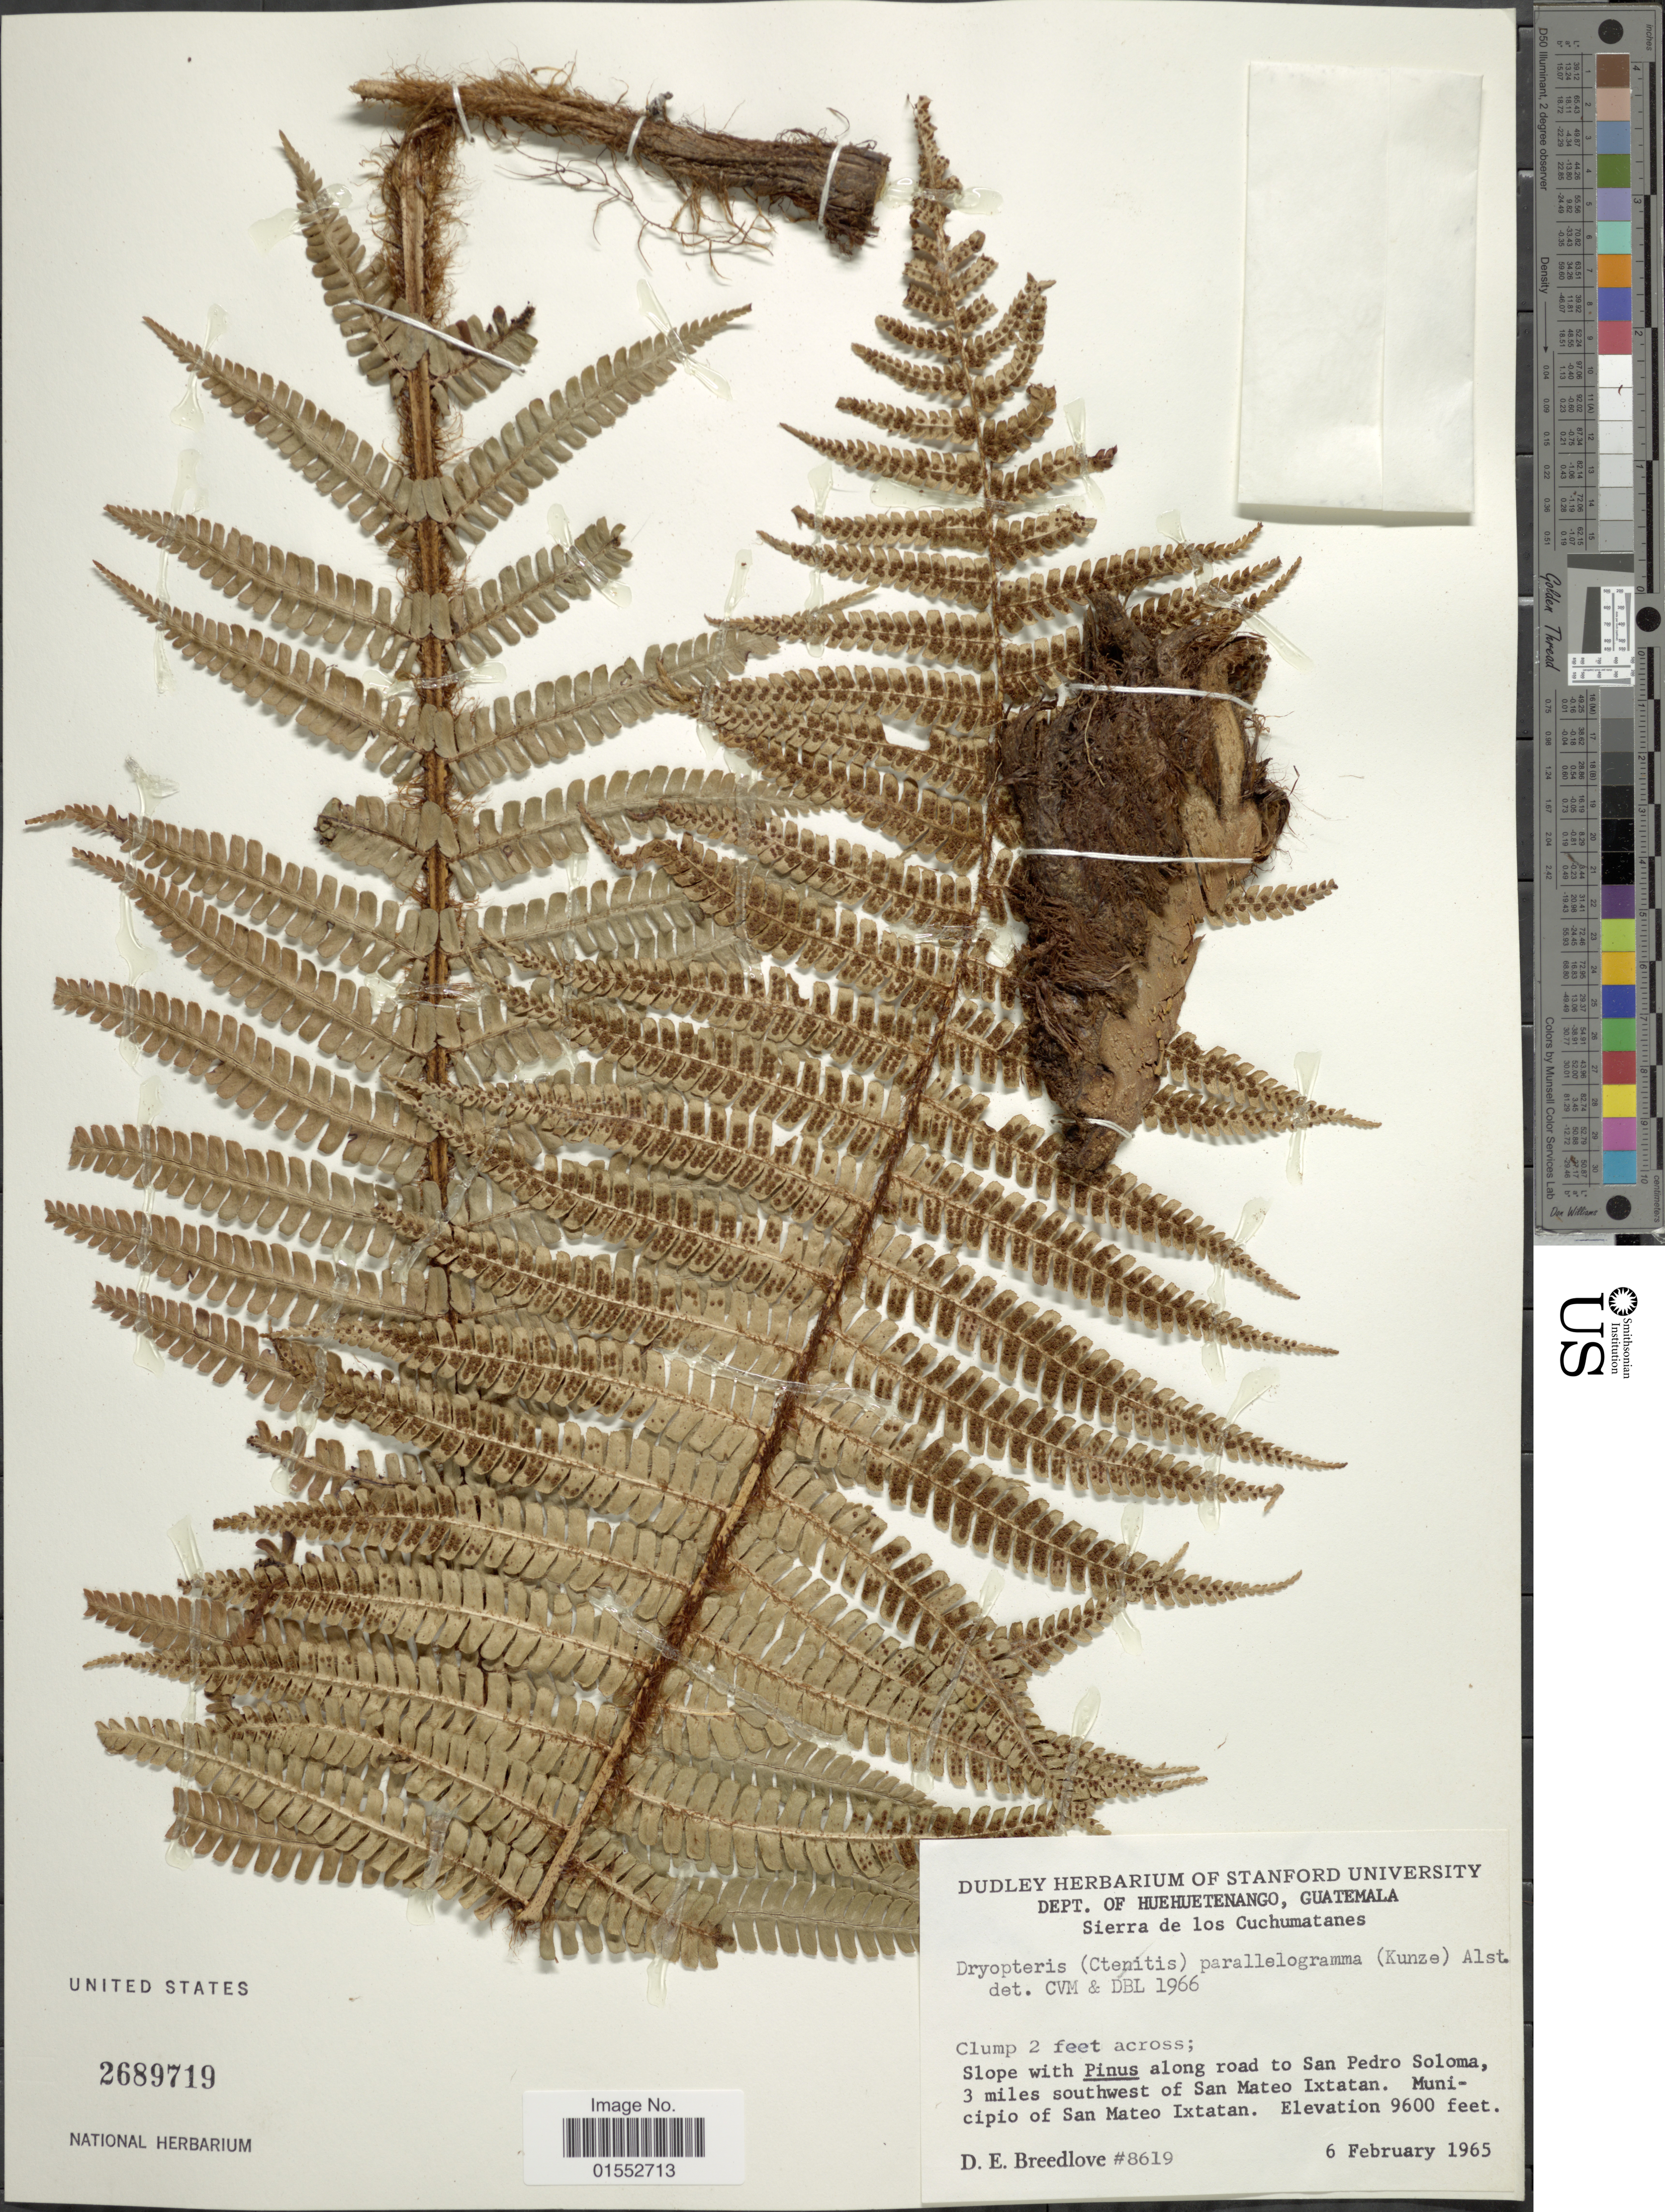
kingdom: Plantae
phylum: Tracheophyta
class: Polypodiopsida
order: Polypodiales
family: Dryopteridaceae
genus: Dryopteris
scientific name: Dryopteris wallichiana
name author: (Spreng.) Hyl.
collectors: D. E. Breedlove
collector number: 8619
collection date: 1965-02-06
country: Guatemala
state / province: Huehuetenango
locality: Sierra de los Cuchumatanes, along road to San Pedro Soloma, 3 miles southwest of San Mateo Ixtatan, Municipio of San Mateo Ixtatan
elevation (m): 2926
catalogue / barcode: US 2689719